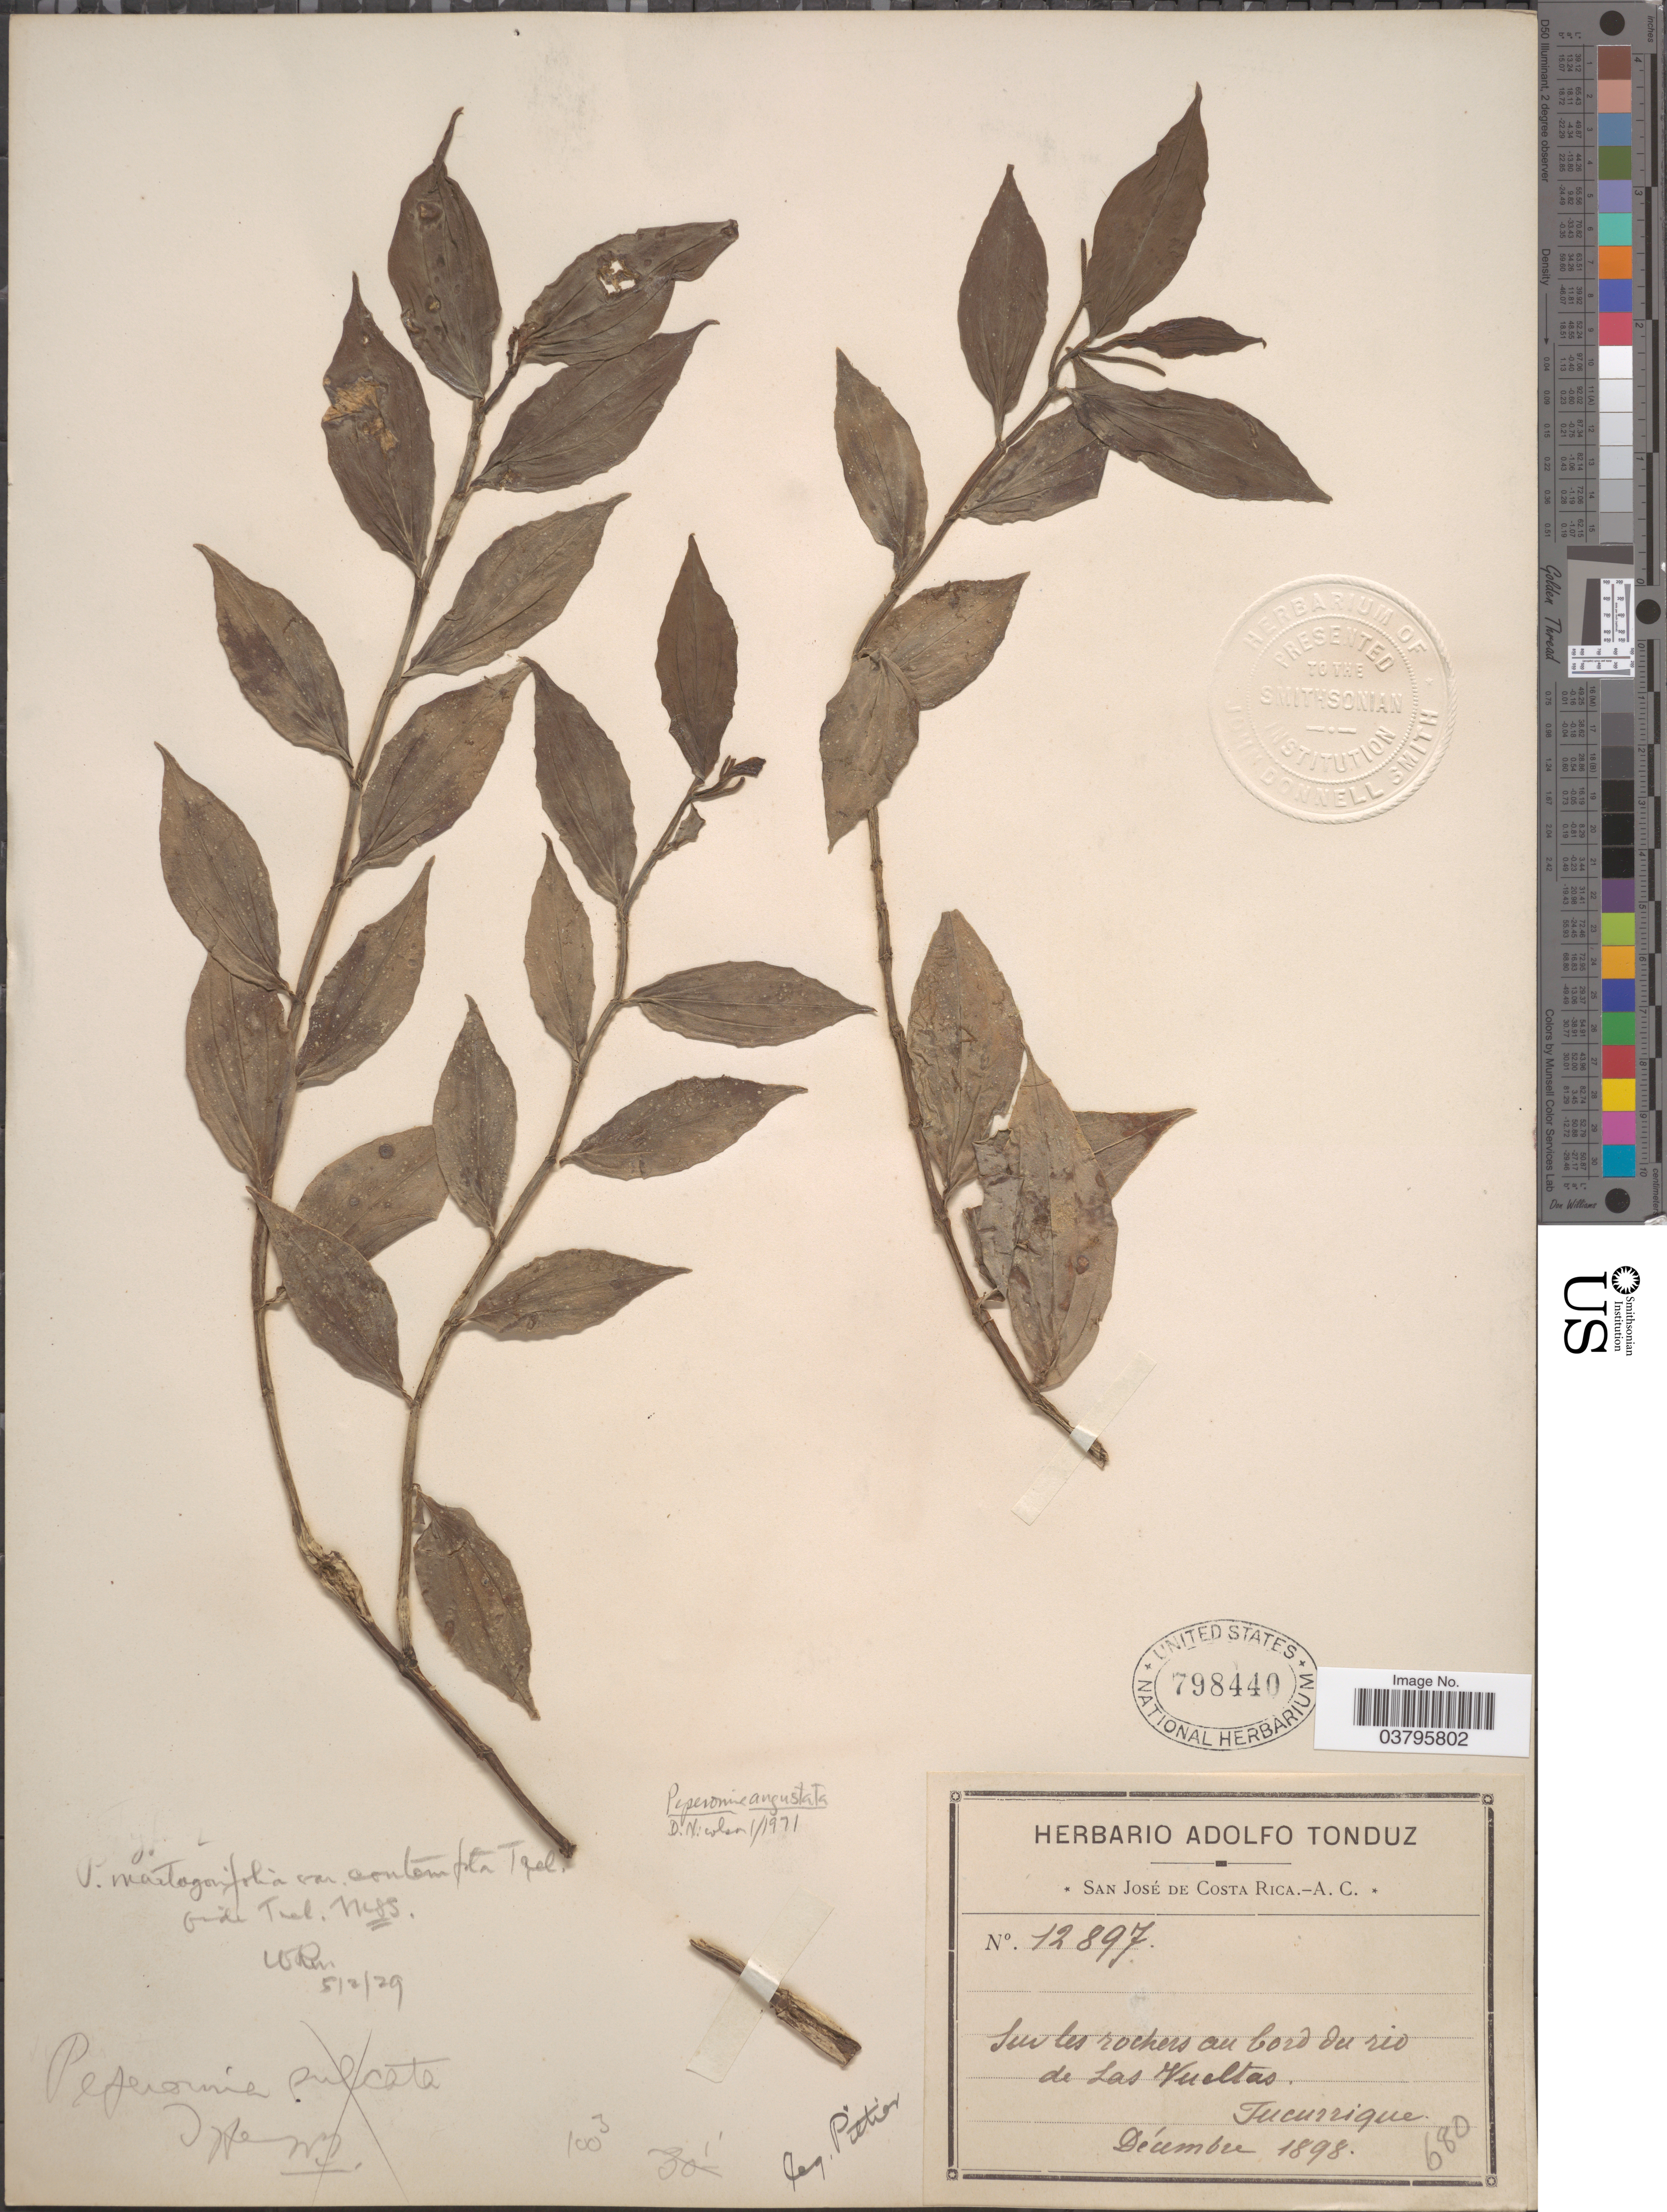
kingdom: Plantae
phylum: Tracheophyta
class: Magnoliopsida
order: Piperales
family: Piperaceae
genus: Peperomia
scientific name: Peperomia crispipetiola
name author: Trel.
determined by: Jiménez, José Estaban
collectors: Pittier, --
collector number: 12897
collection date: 1898-12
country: Costa Rica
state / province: San José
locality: Sur les rochers au bord du rio de Las Vueltas. Tucurrique.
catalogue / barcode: US 798440